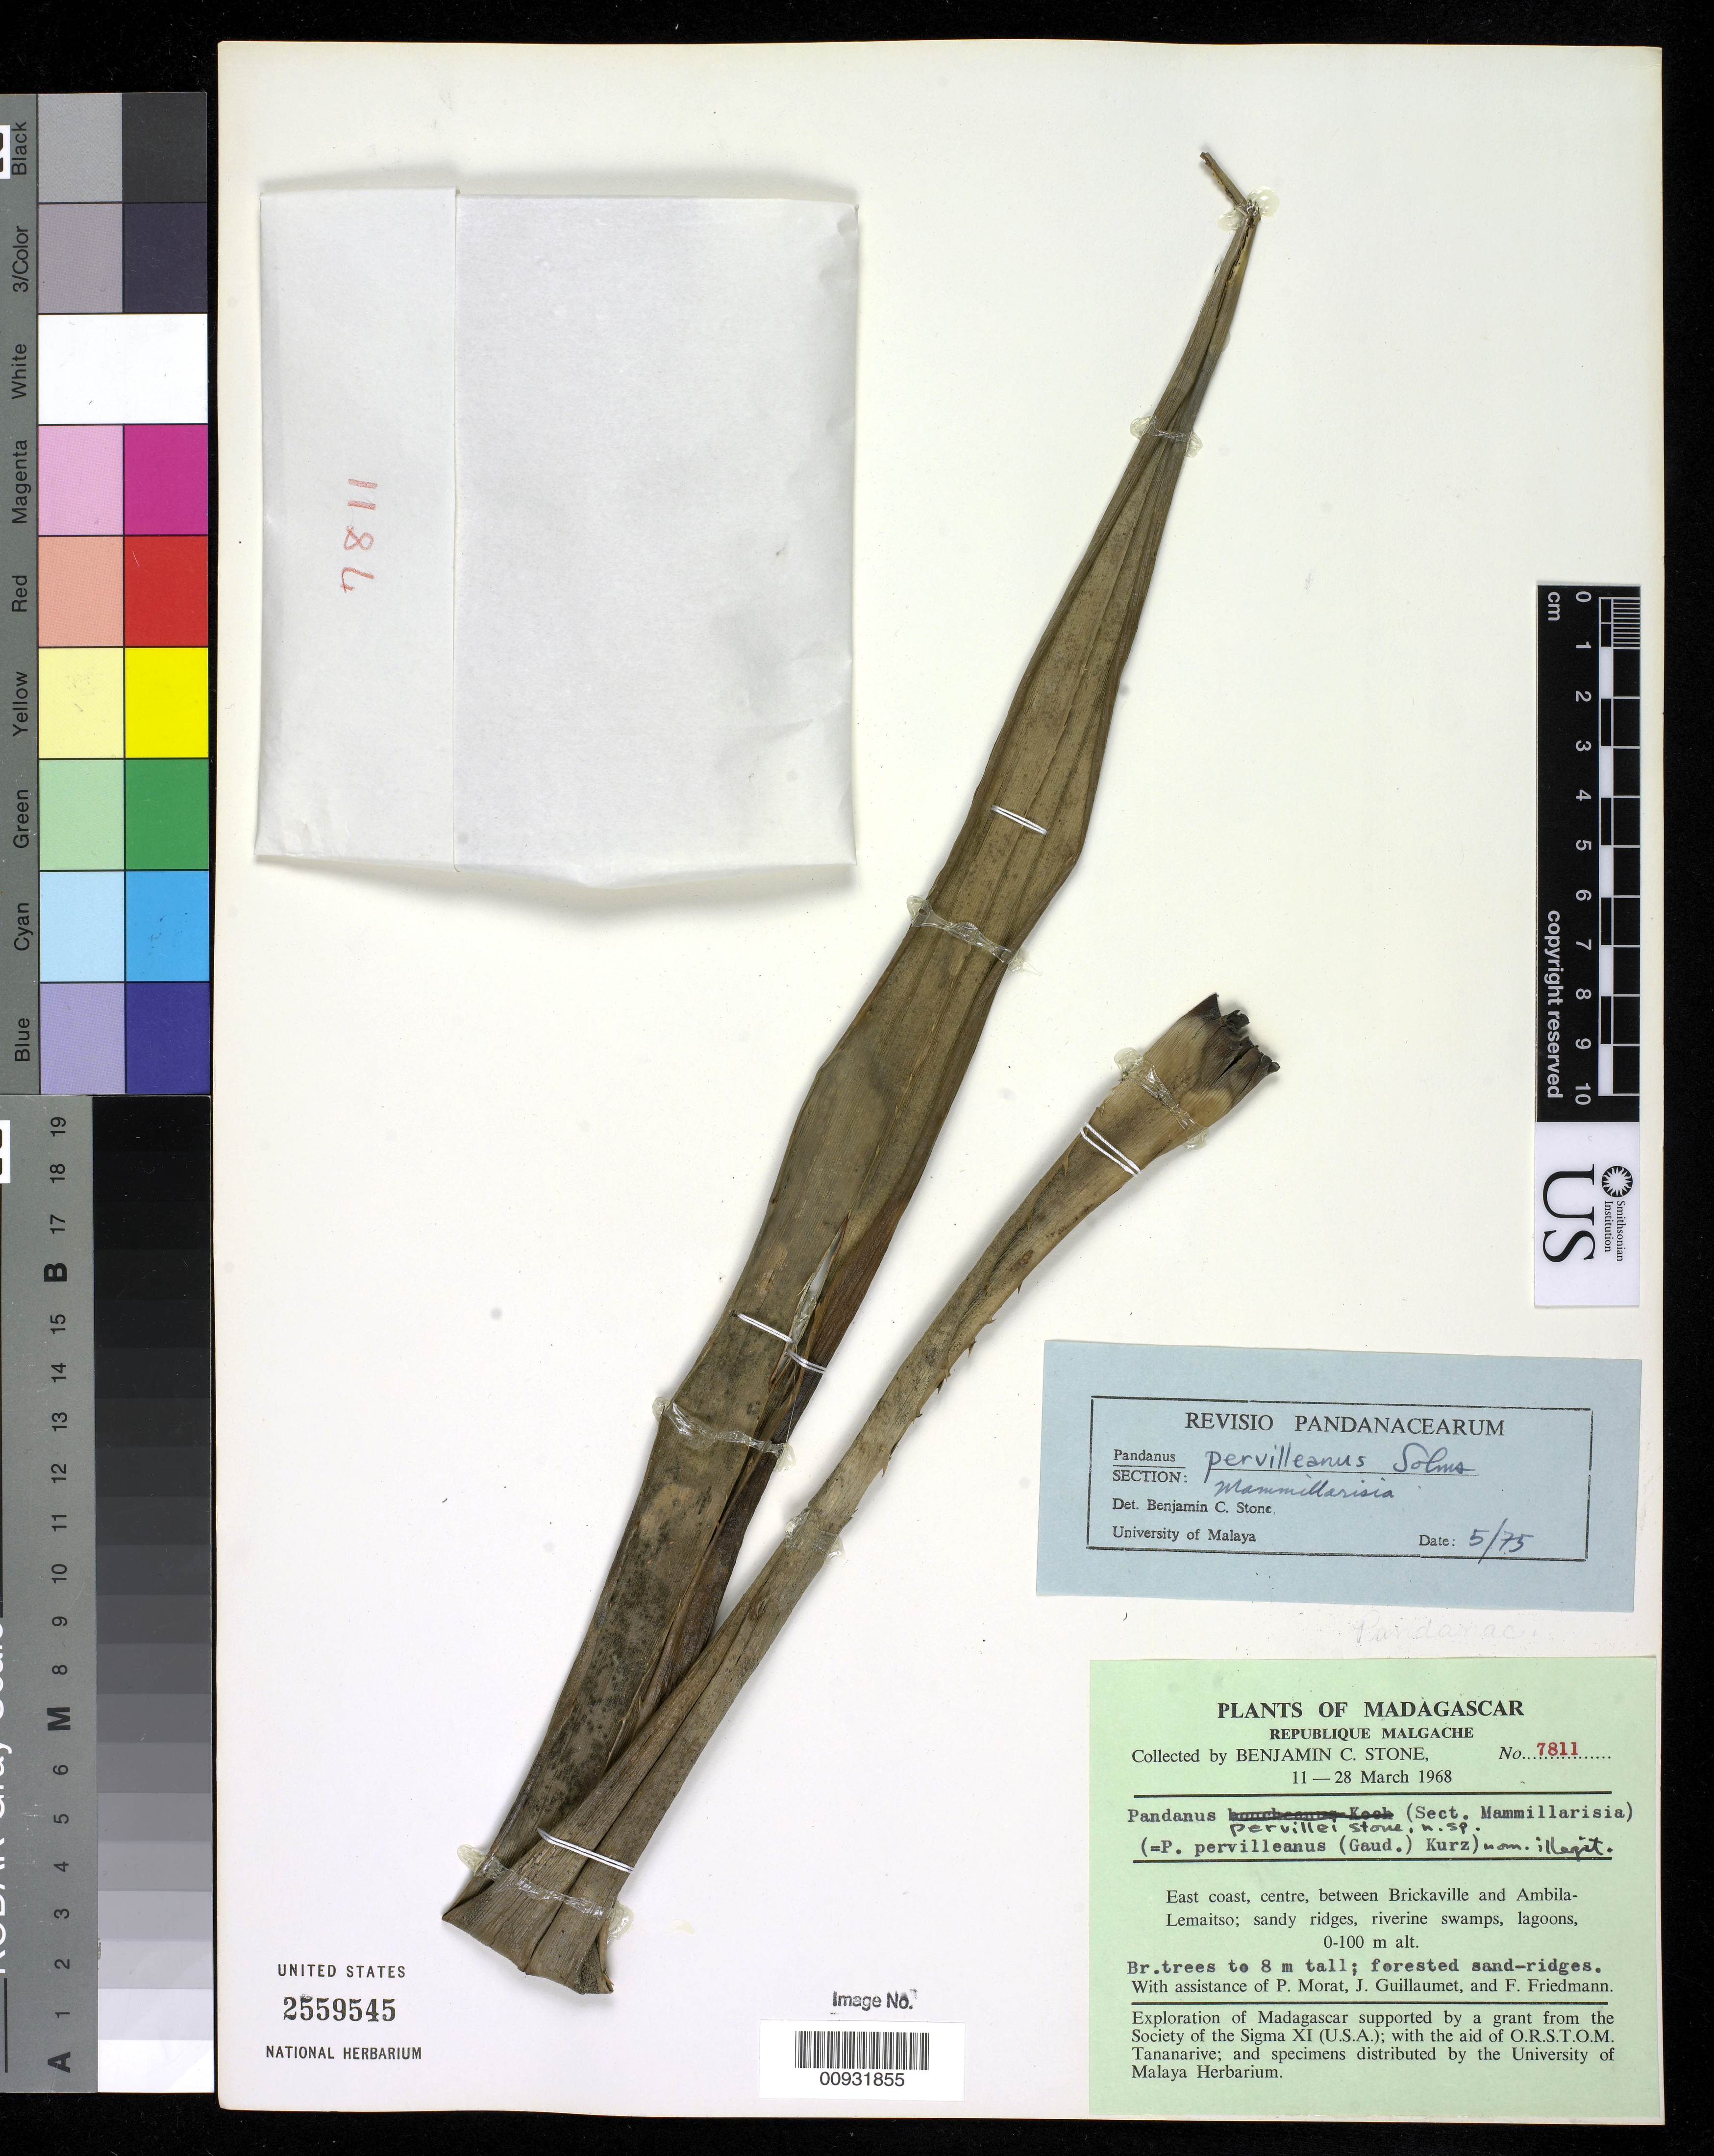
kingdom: Plantae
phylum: Tracheophyta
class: Liliopsida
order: Pandanales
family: Pandanaceae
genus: Pandanus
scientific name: Pandanus pervilleanus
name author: Solms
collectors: B. C. Stone, P. Morat, J. Guillaumet & E. Friedmann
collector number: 7811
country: Madagascar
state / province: Atsinanana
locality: E coast, Centre, between Brickaville and Ambila-Lemaitso.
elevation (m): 0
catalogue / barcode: US 2559545